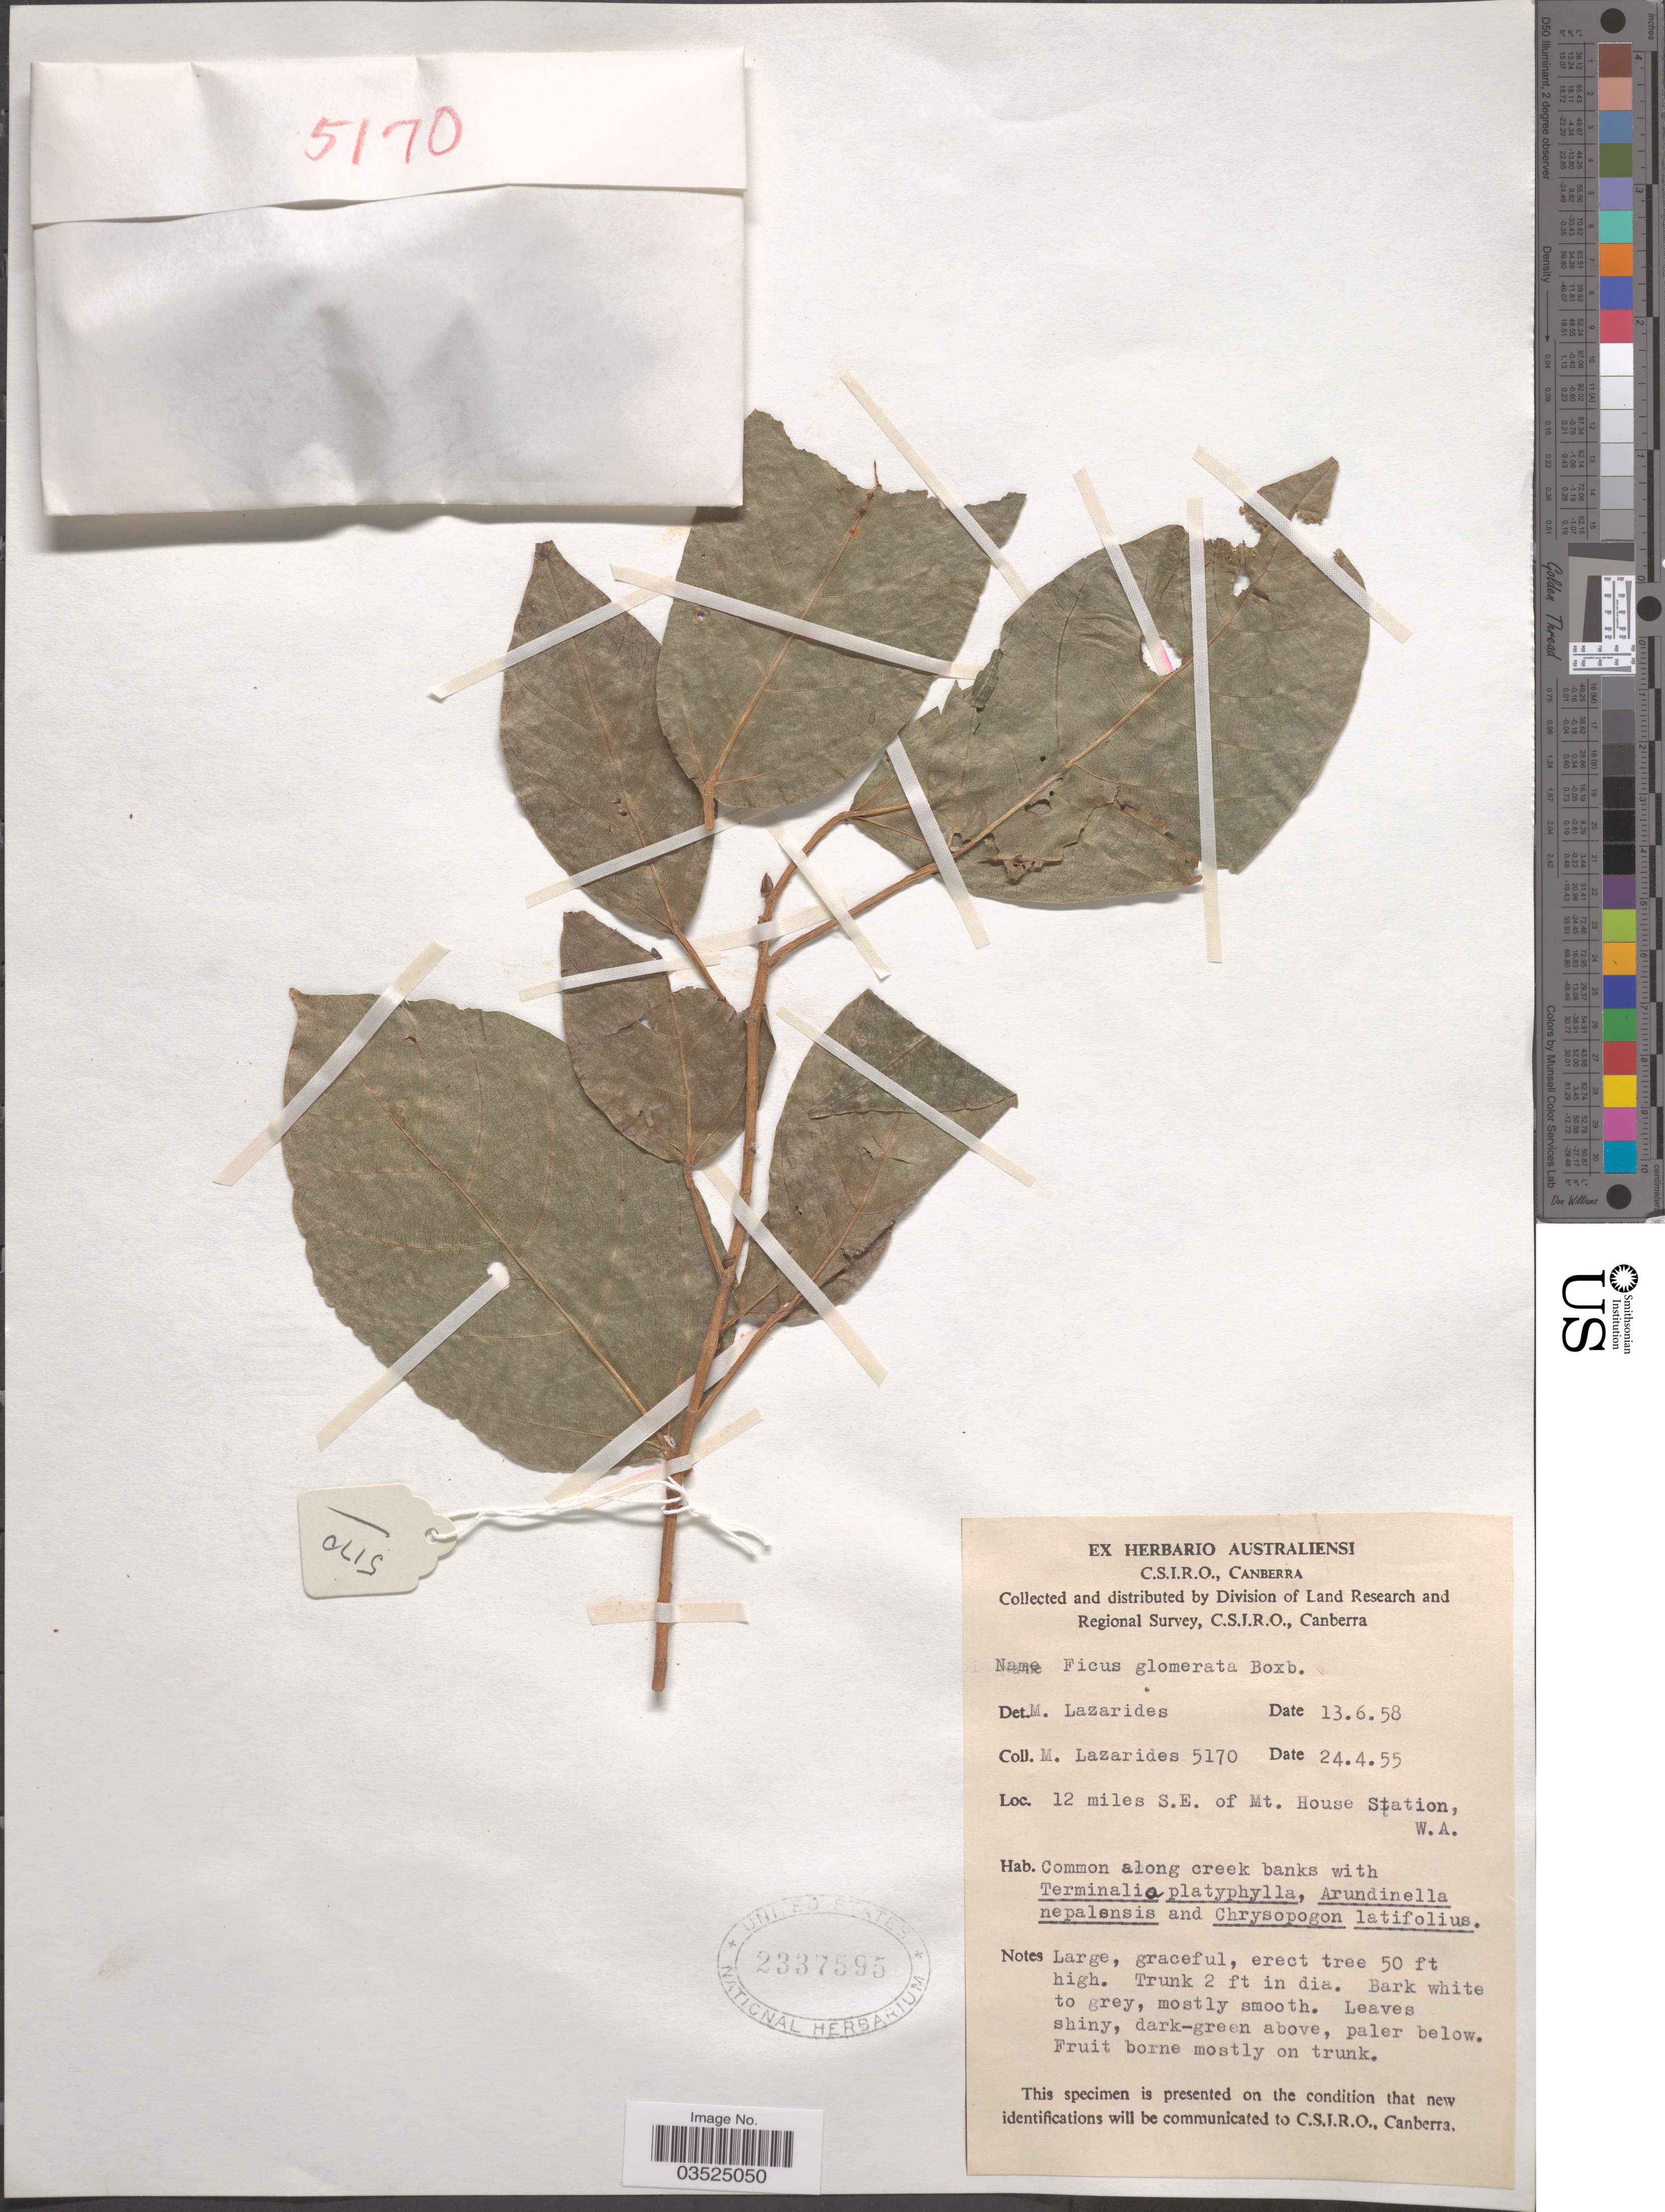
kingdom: Plantae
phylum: Tracheophyta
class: Magnoliopsida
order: Rosales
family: Moraceae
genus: Ficus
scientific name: Ficus glomerata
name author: Roxb.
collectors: M. Lazarides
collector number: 5170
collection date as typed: Transcribed d/m/y: 24/4/55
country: Australia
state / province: Western Australia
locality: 12 miles S.E. of Mt. House Station, W.A.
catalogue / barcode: US 2337595